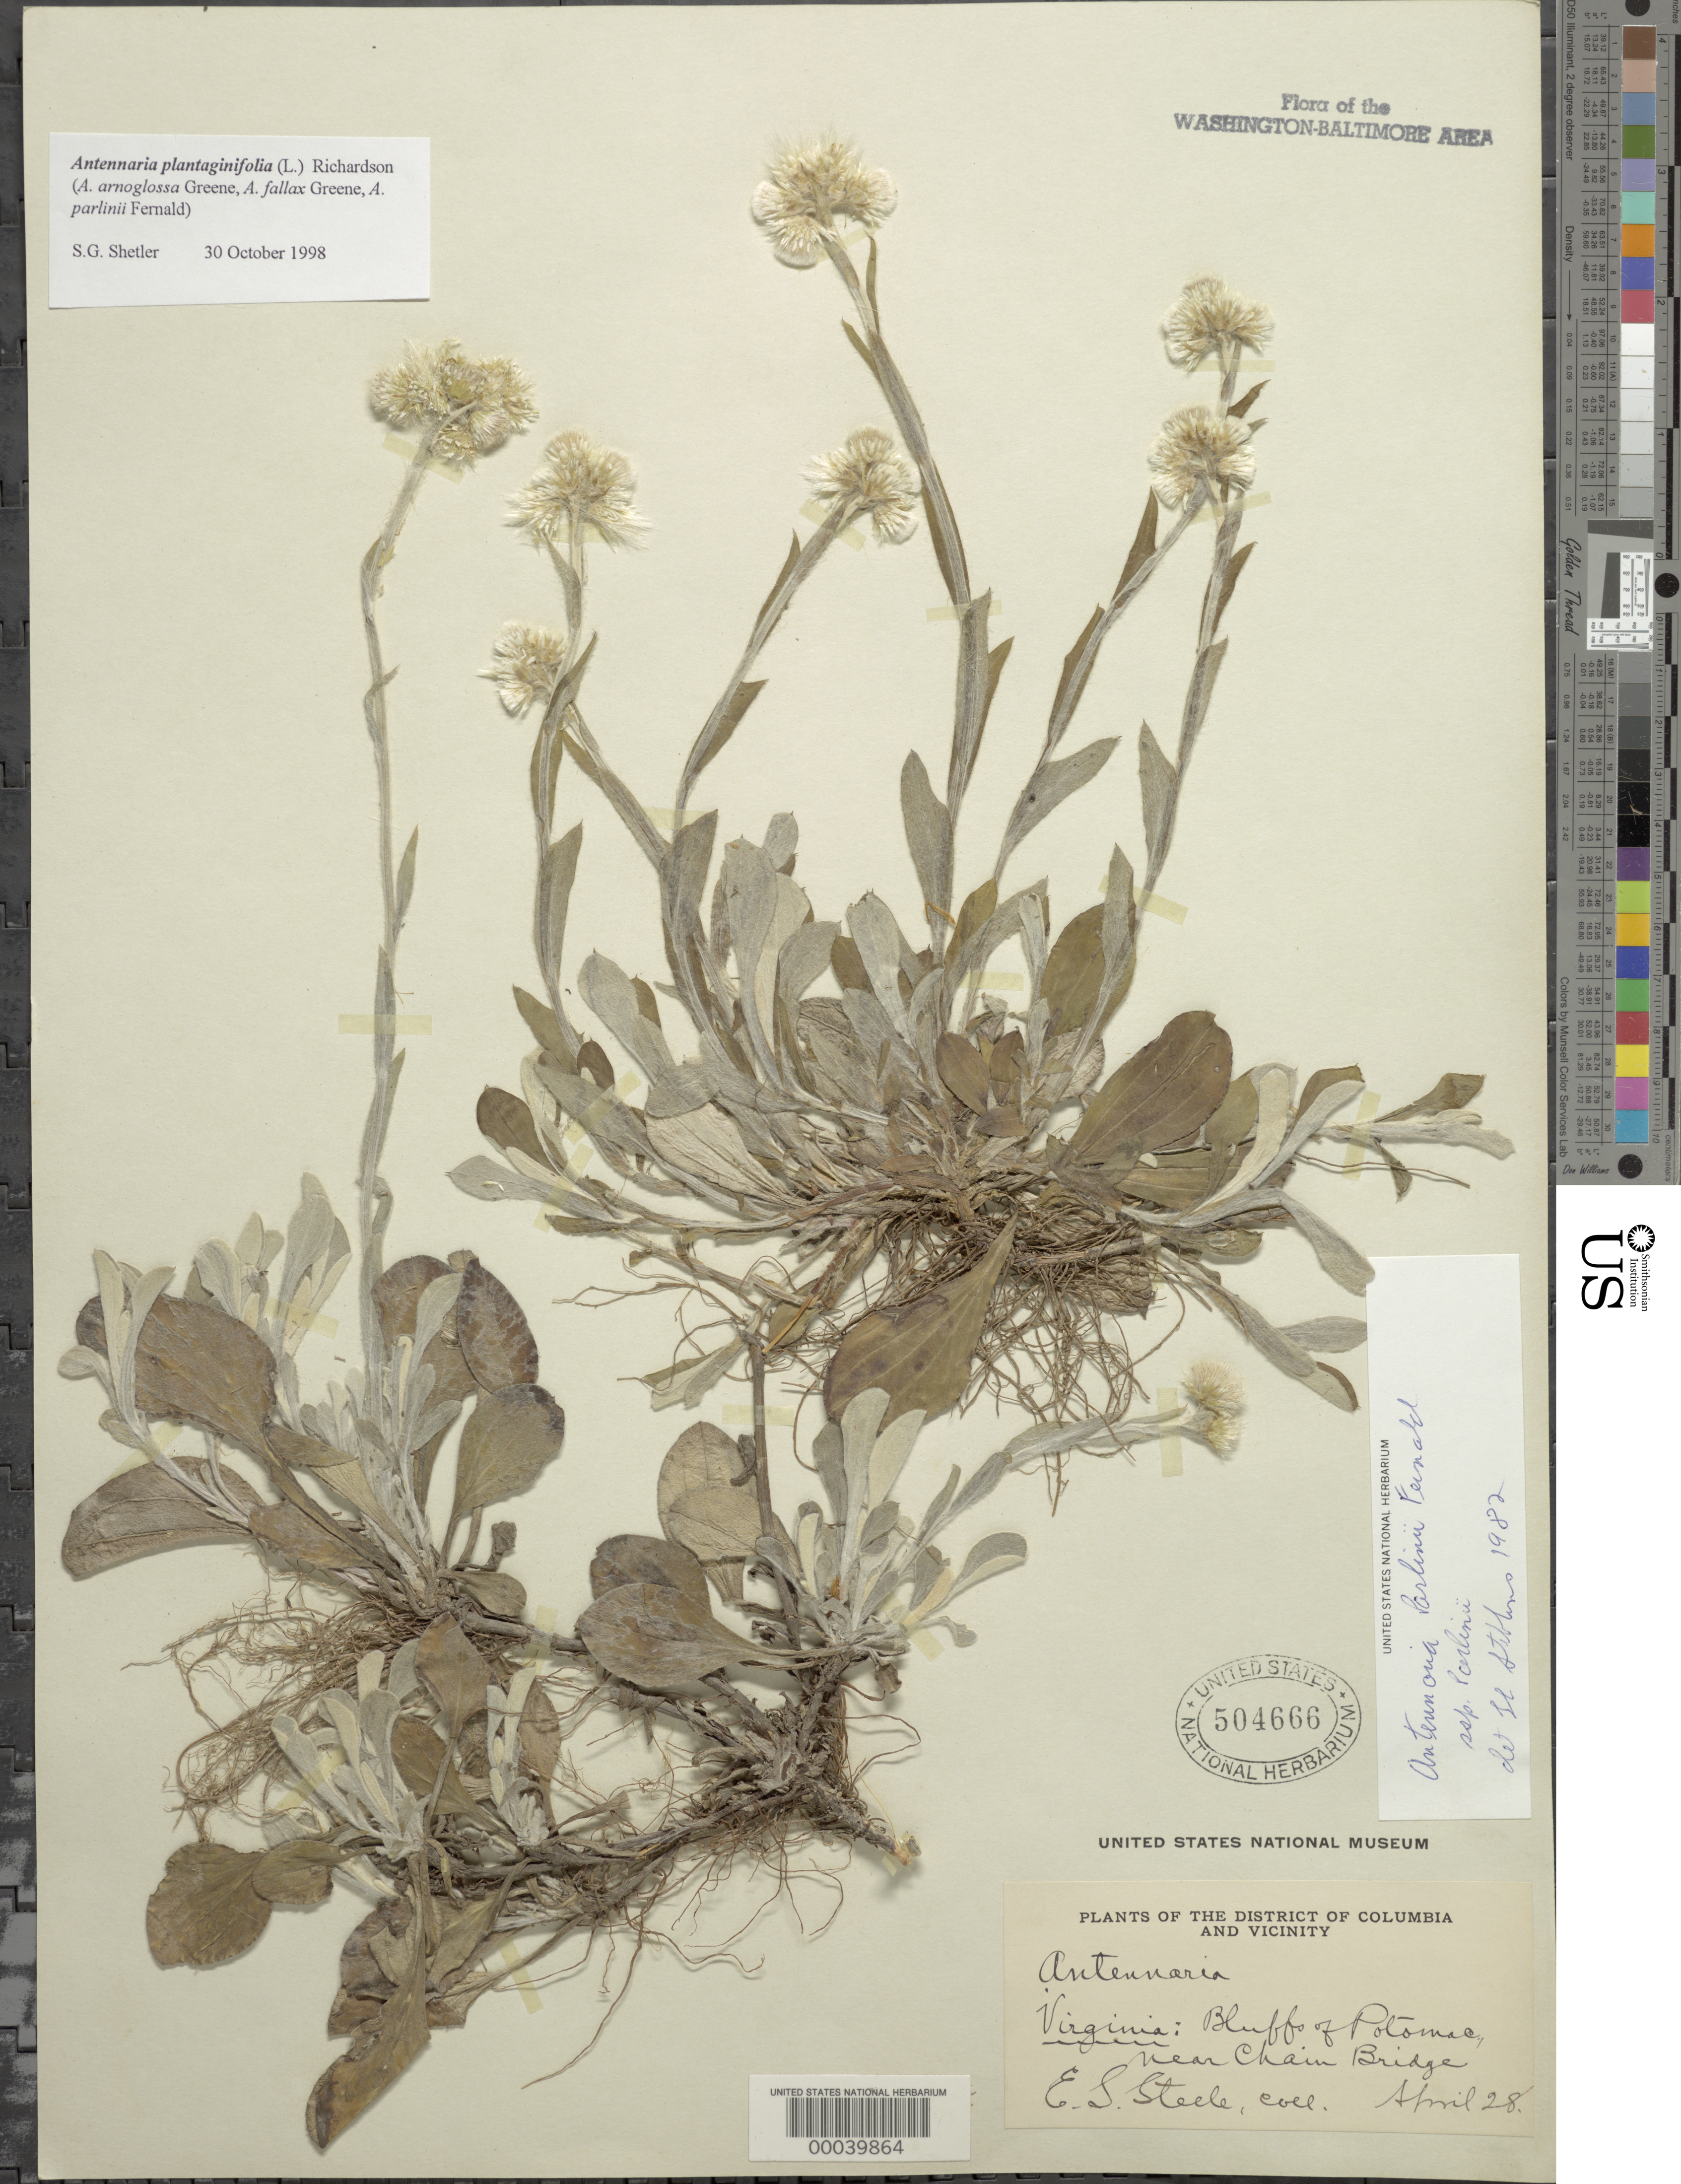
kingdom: Plantae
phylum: Tracheophyta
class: Magnoliopsida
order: Asterales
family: Asteraceae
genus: Antennaria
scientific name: Antennaria plantaginifolia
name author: (L.) Richardson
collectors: E. Steele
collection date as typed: April 28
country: United States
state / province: Virginia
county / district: Fairfax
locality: Potomac Bluffs near Chain Bridge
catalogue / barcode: US 504666